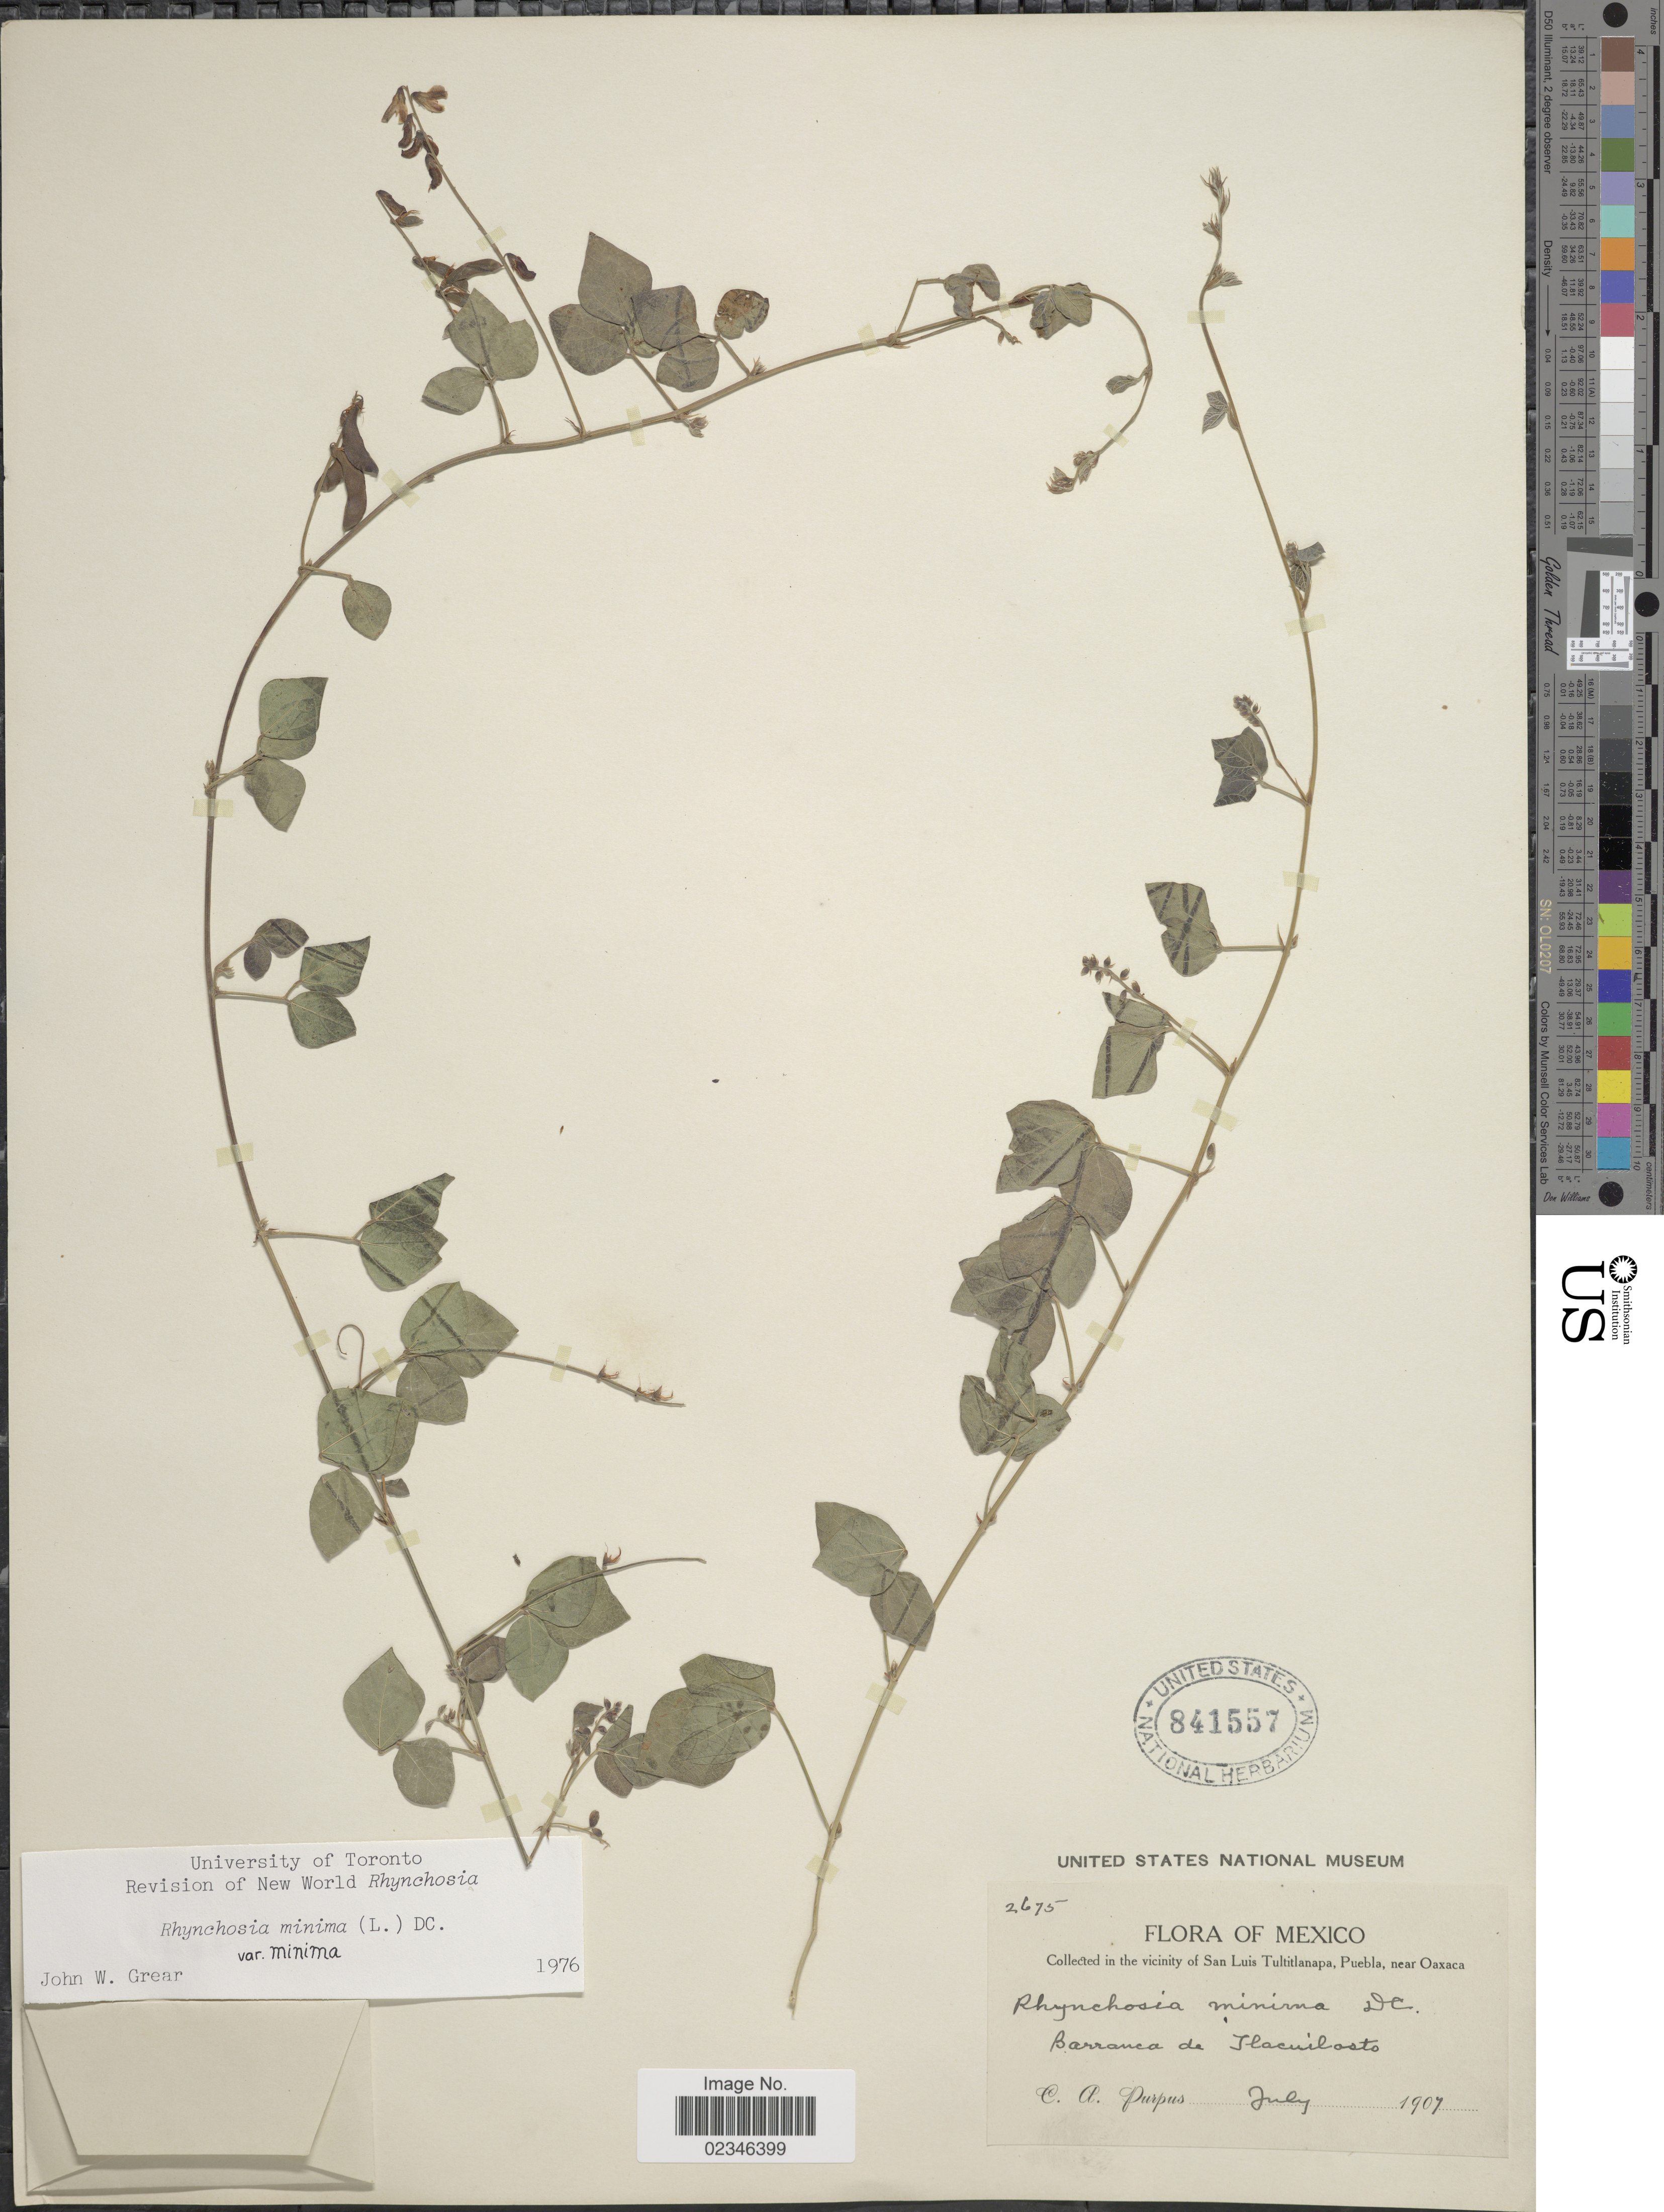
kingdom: Plantae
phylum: Tracheophyta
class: Magnoliopsida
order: Fabales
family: Fabaceae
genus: Rhynchosia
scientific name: Rhynchosia minima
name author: (L.) DC.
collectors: C. A. Purpus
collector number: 2675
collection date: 1907-07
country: Mexico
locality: In the vicinity of San Luis Tultitlanapa, Puebla, near Oaxaca. Barranca de Tlacuilosto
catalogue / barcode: US 841557